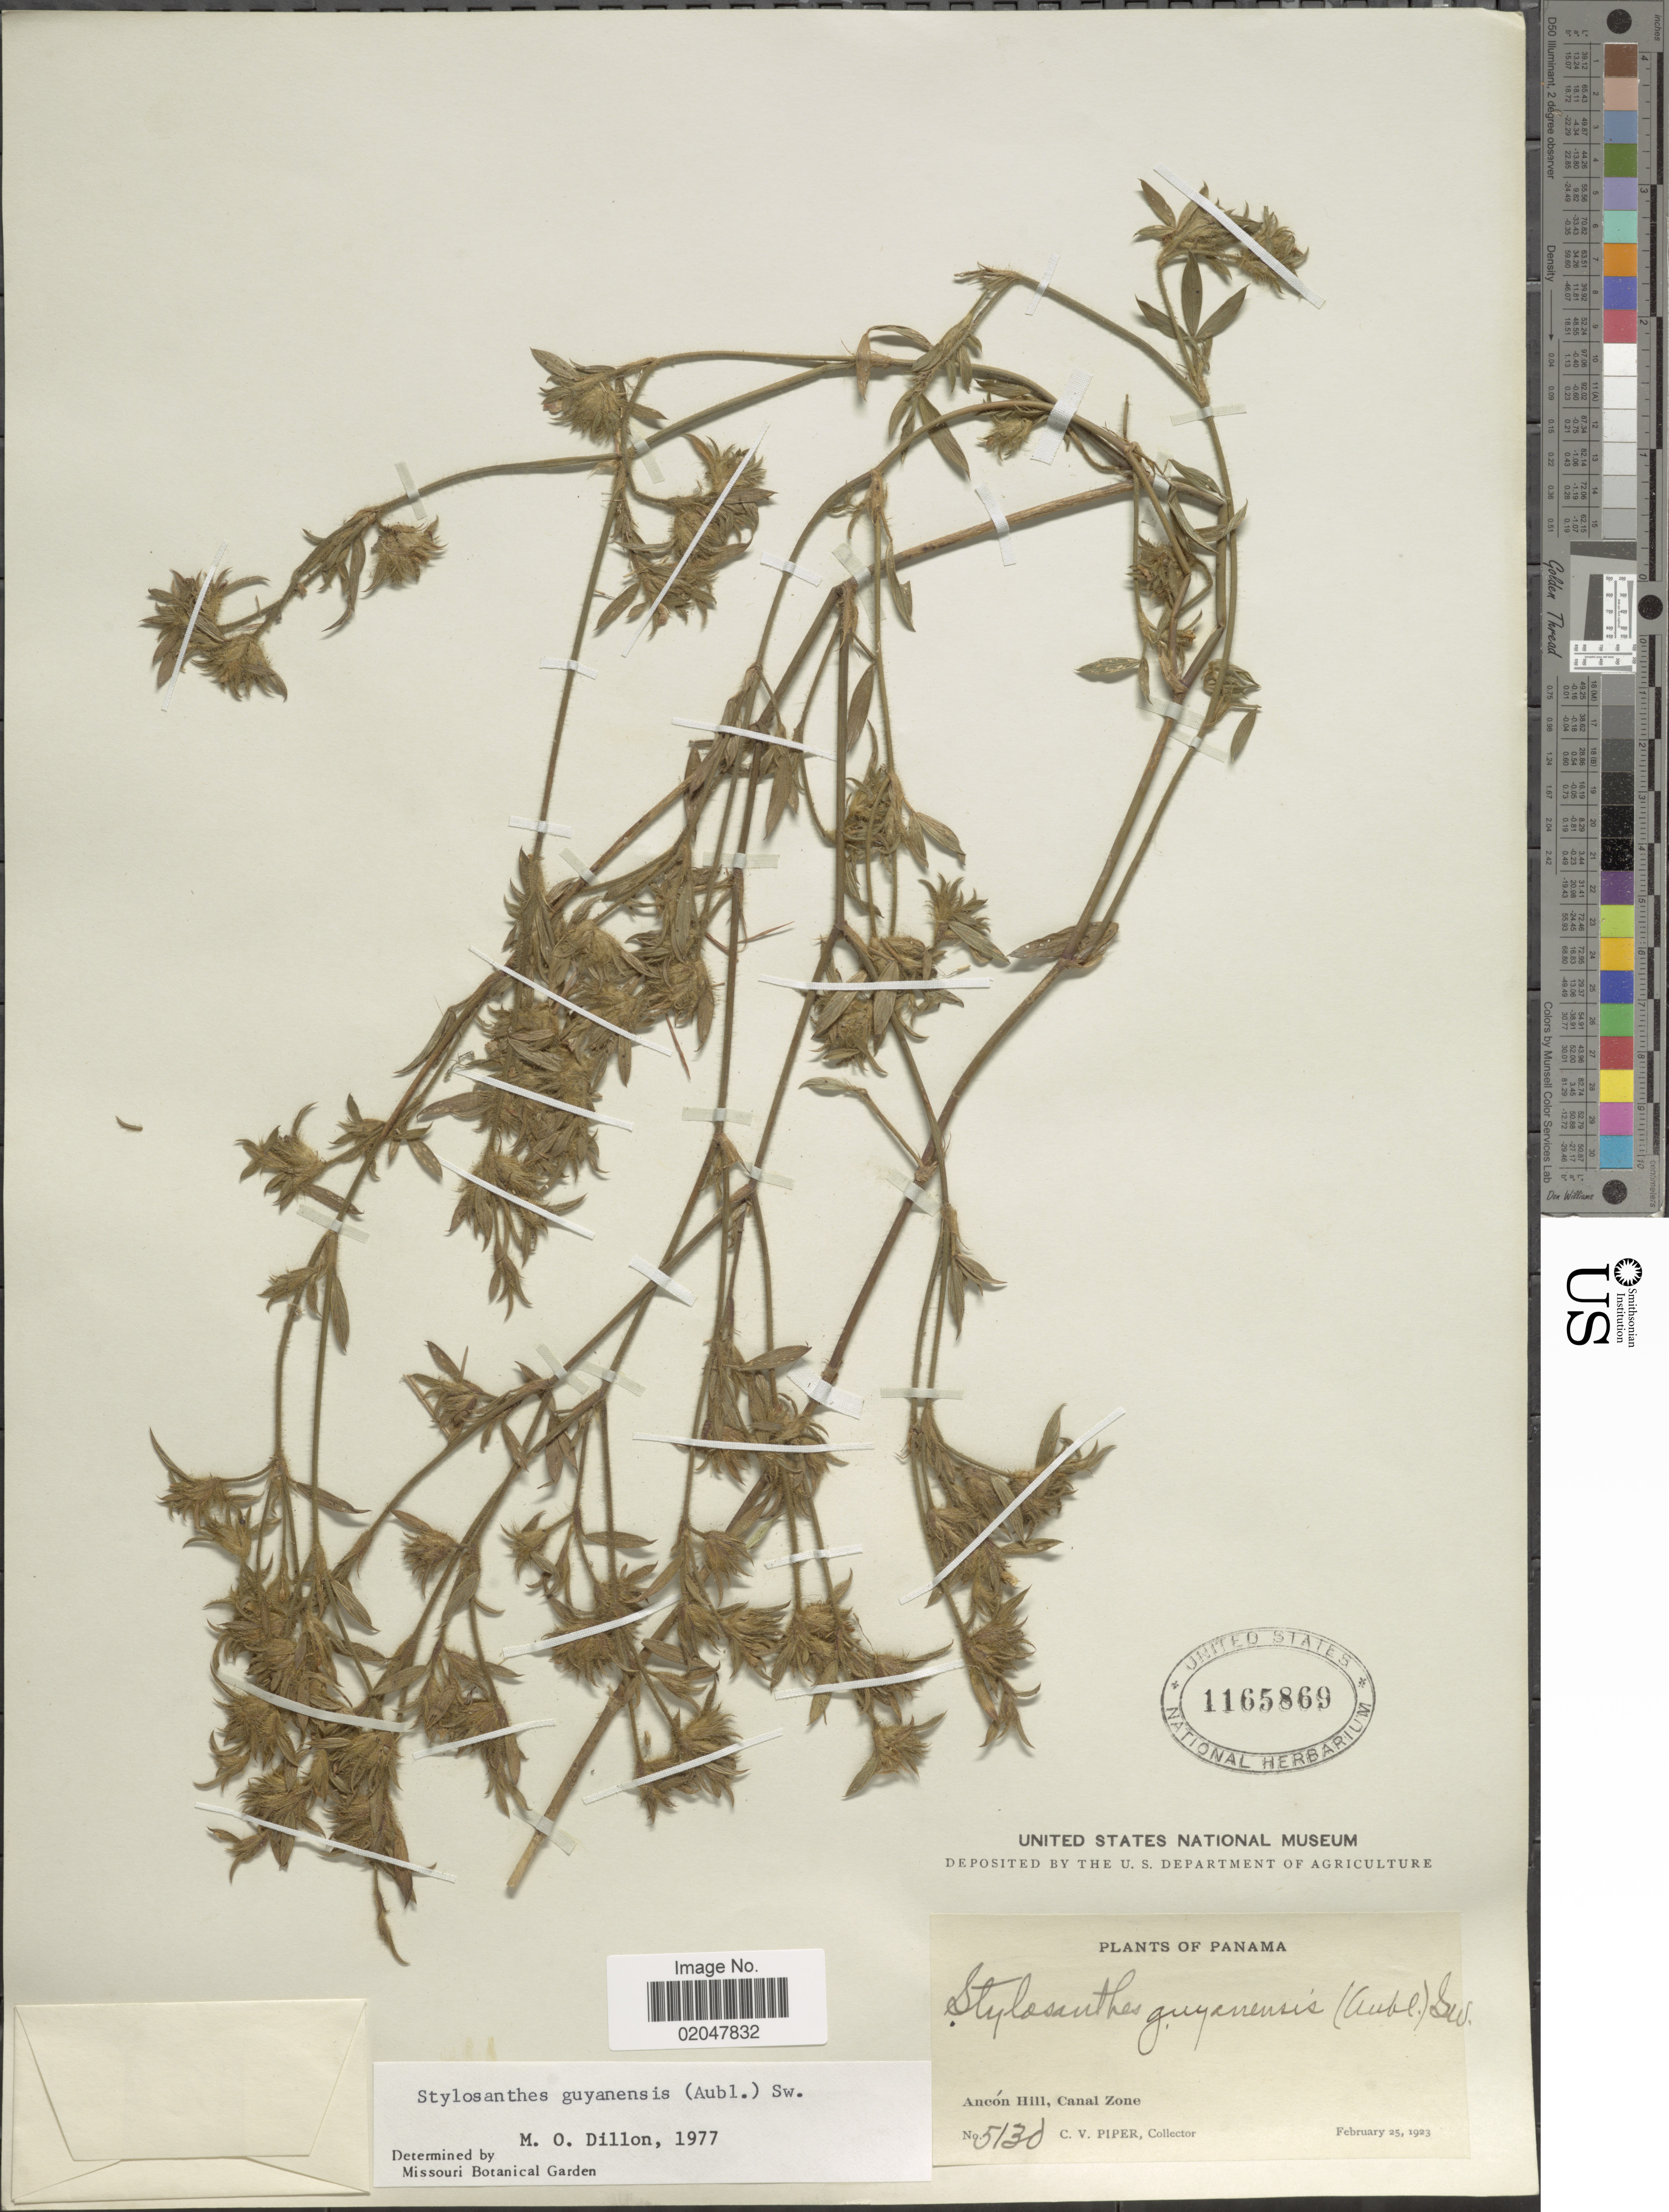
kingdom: Plantae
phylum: Tracheophyta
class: Magnoliopsida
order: Fabales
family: Fabaceae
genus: Stylosanthes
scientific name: Stylosanthes guianensis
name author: (Aubl.) Sw.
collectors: C. V. Piper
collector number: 5130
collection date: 1923-02-25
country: Panama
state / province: Colón / Panamá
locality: Ancon Hill, Canal Zone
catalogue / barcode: US 1165869